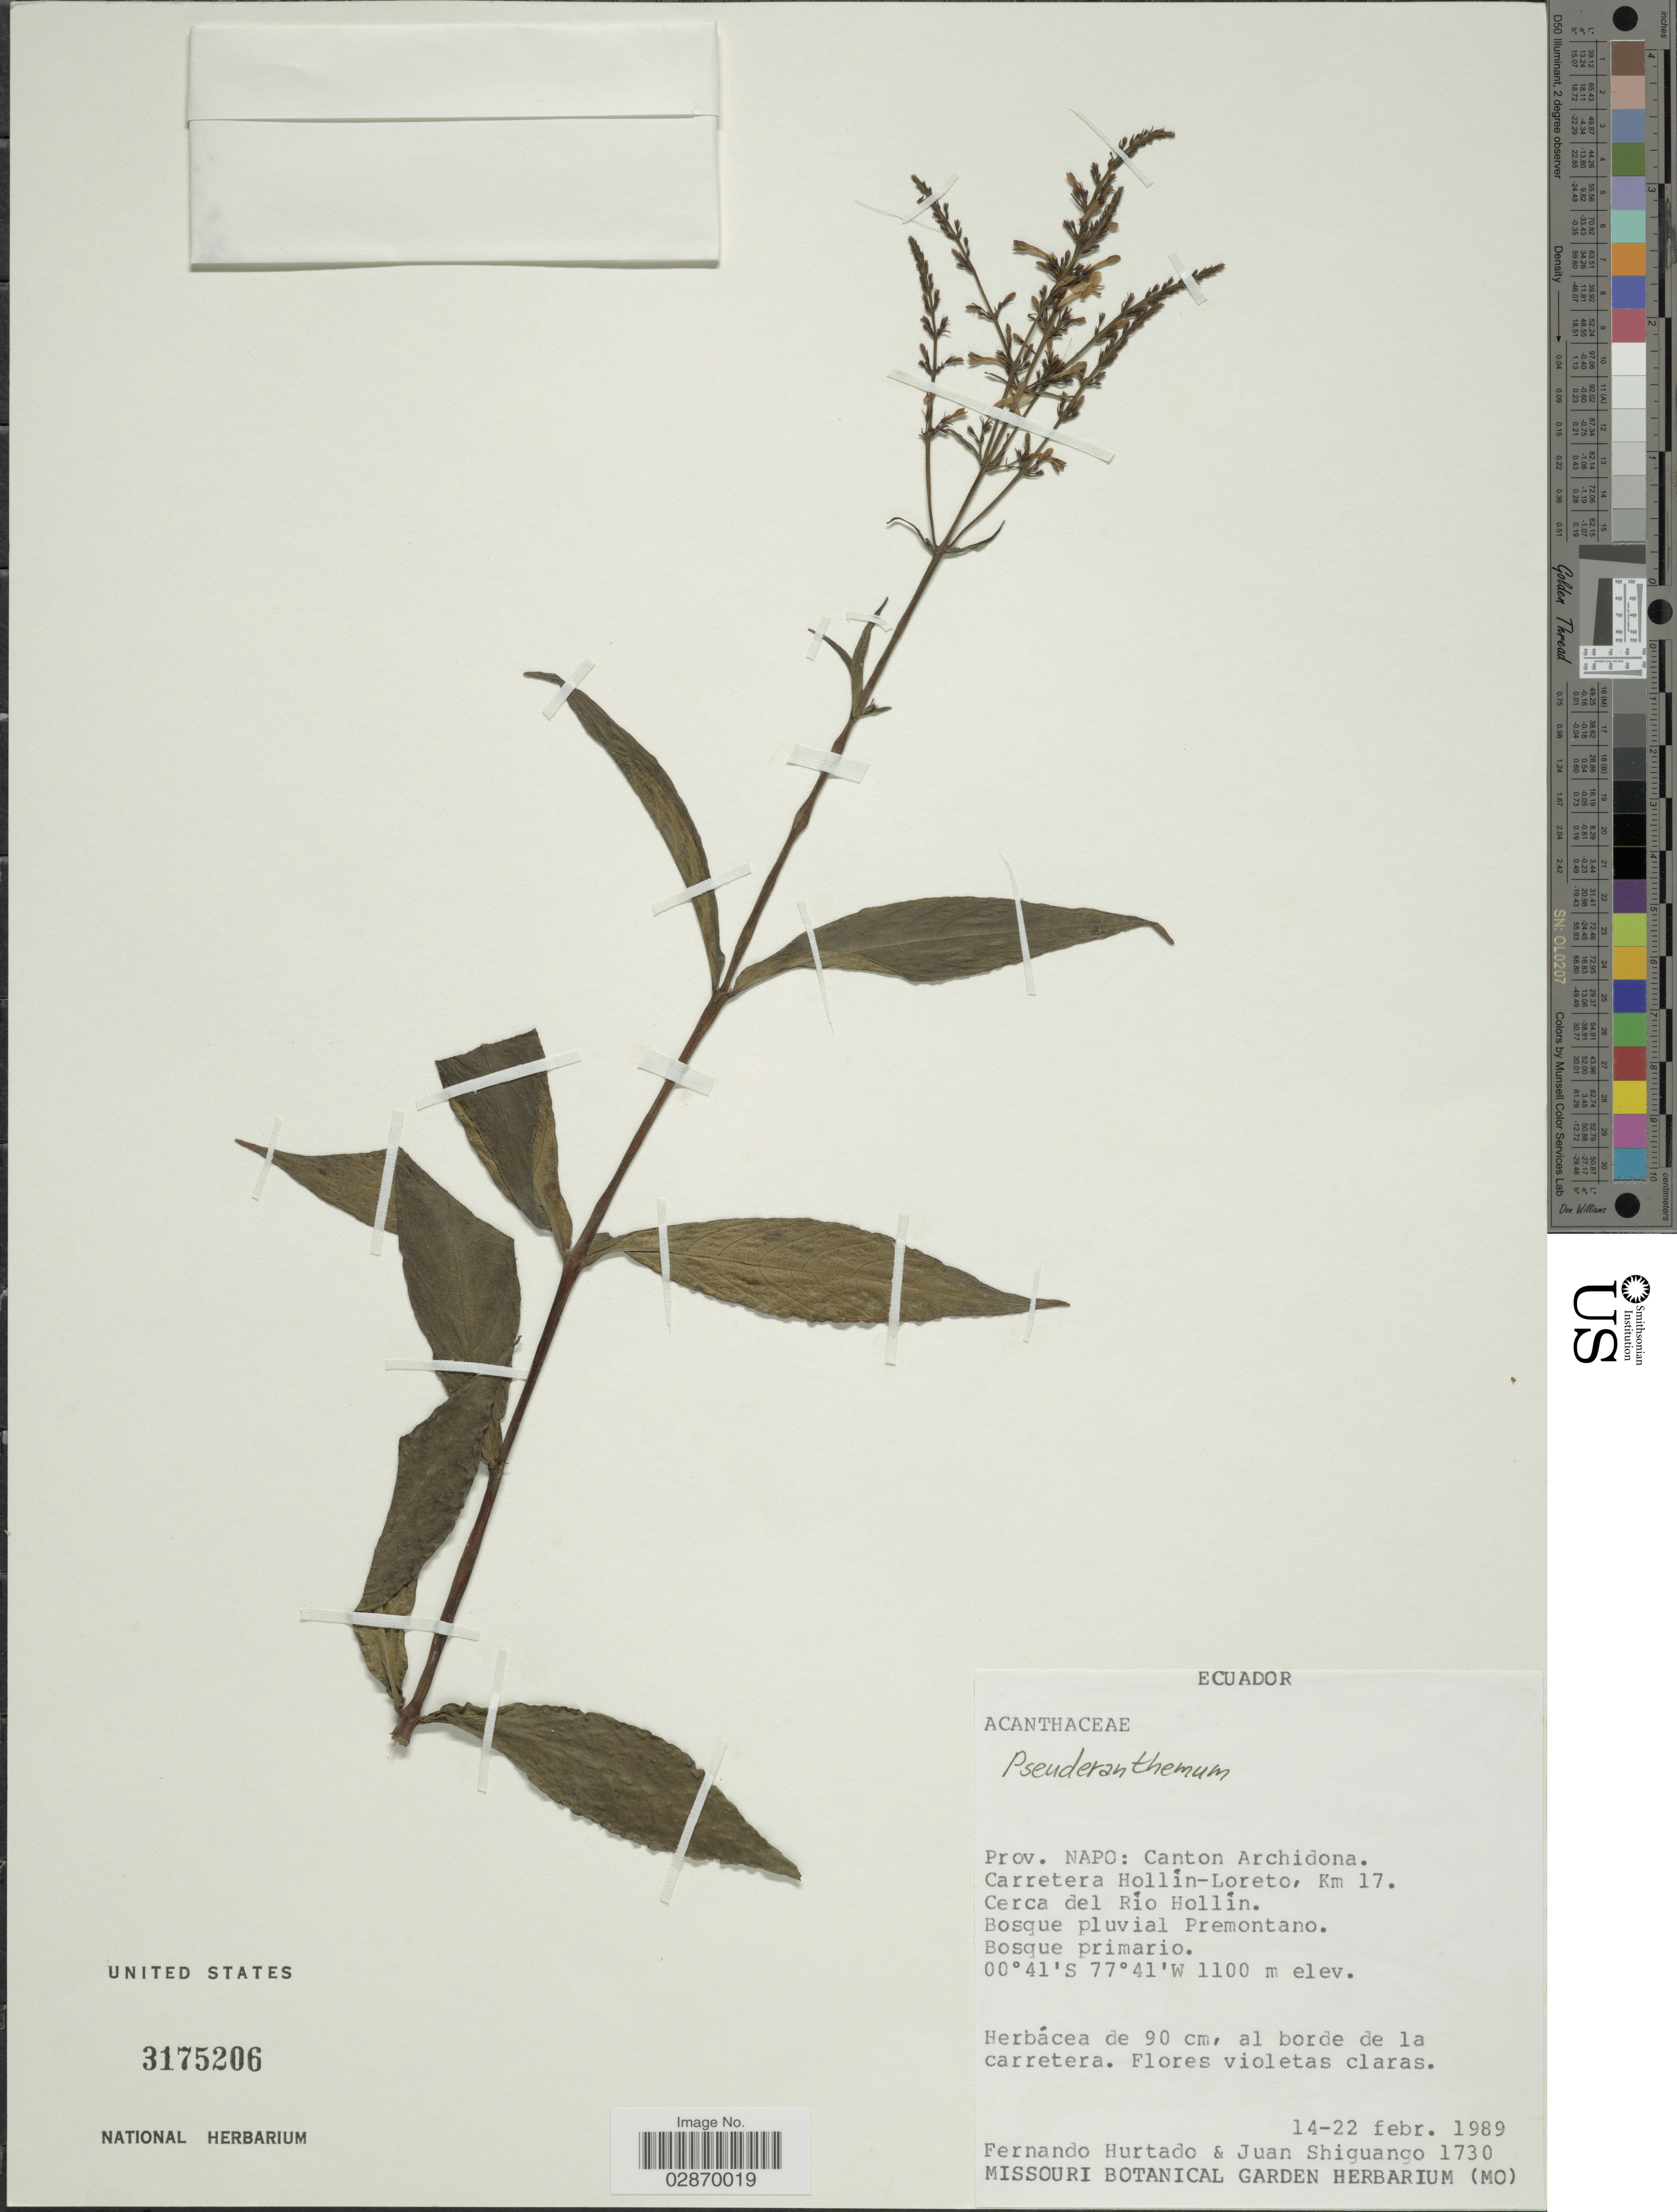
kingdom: Plantae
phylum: Tracheophyta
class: Magnoliopsida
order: Lamiales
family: Acanthaceae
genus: Pseuderanthemum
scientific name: Pseuderanthemum hookerianum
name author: (Nees) V.M. Baum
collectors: F. Hurtado & J. Shiguango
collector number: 1730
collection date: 1989-02-14/1989-02-22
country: Ecuador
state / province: Napo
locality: Canton Archidona, Carretera Hollín-Loreto, Km 17, Cerca del Río Hollín, Bosque pluvial Premontano.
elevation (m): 1100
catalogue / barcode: US 3175206